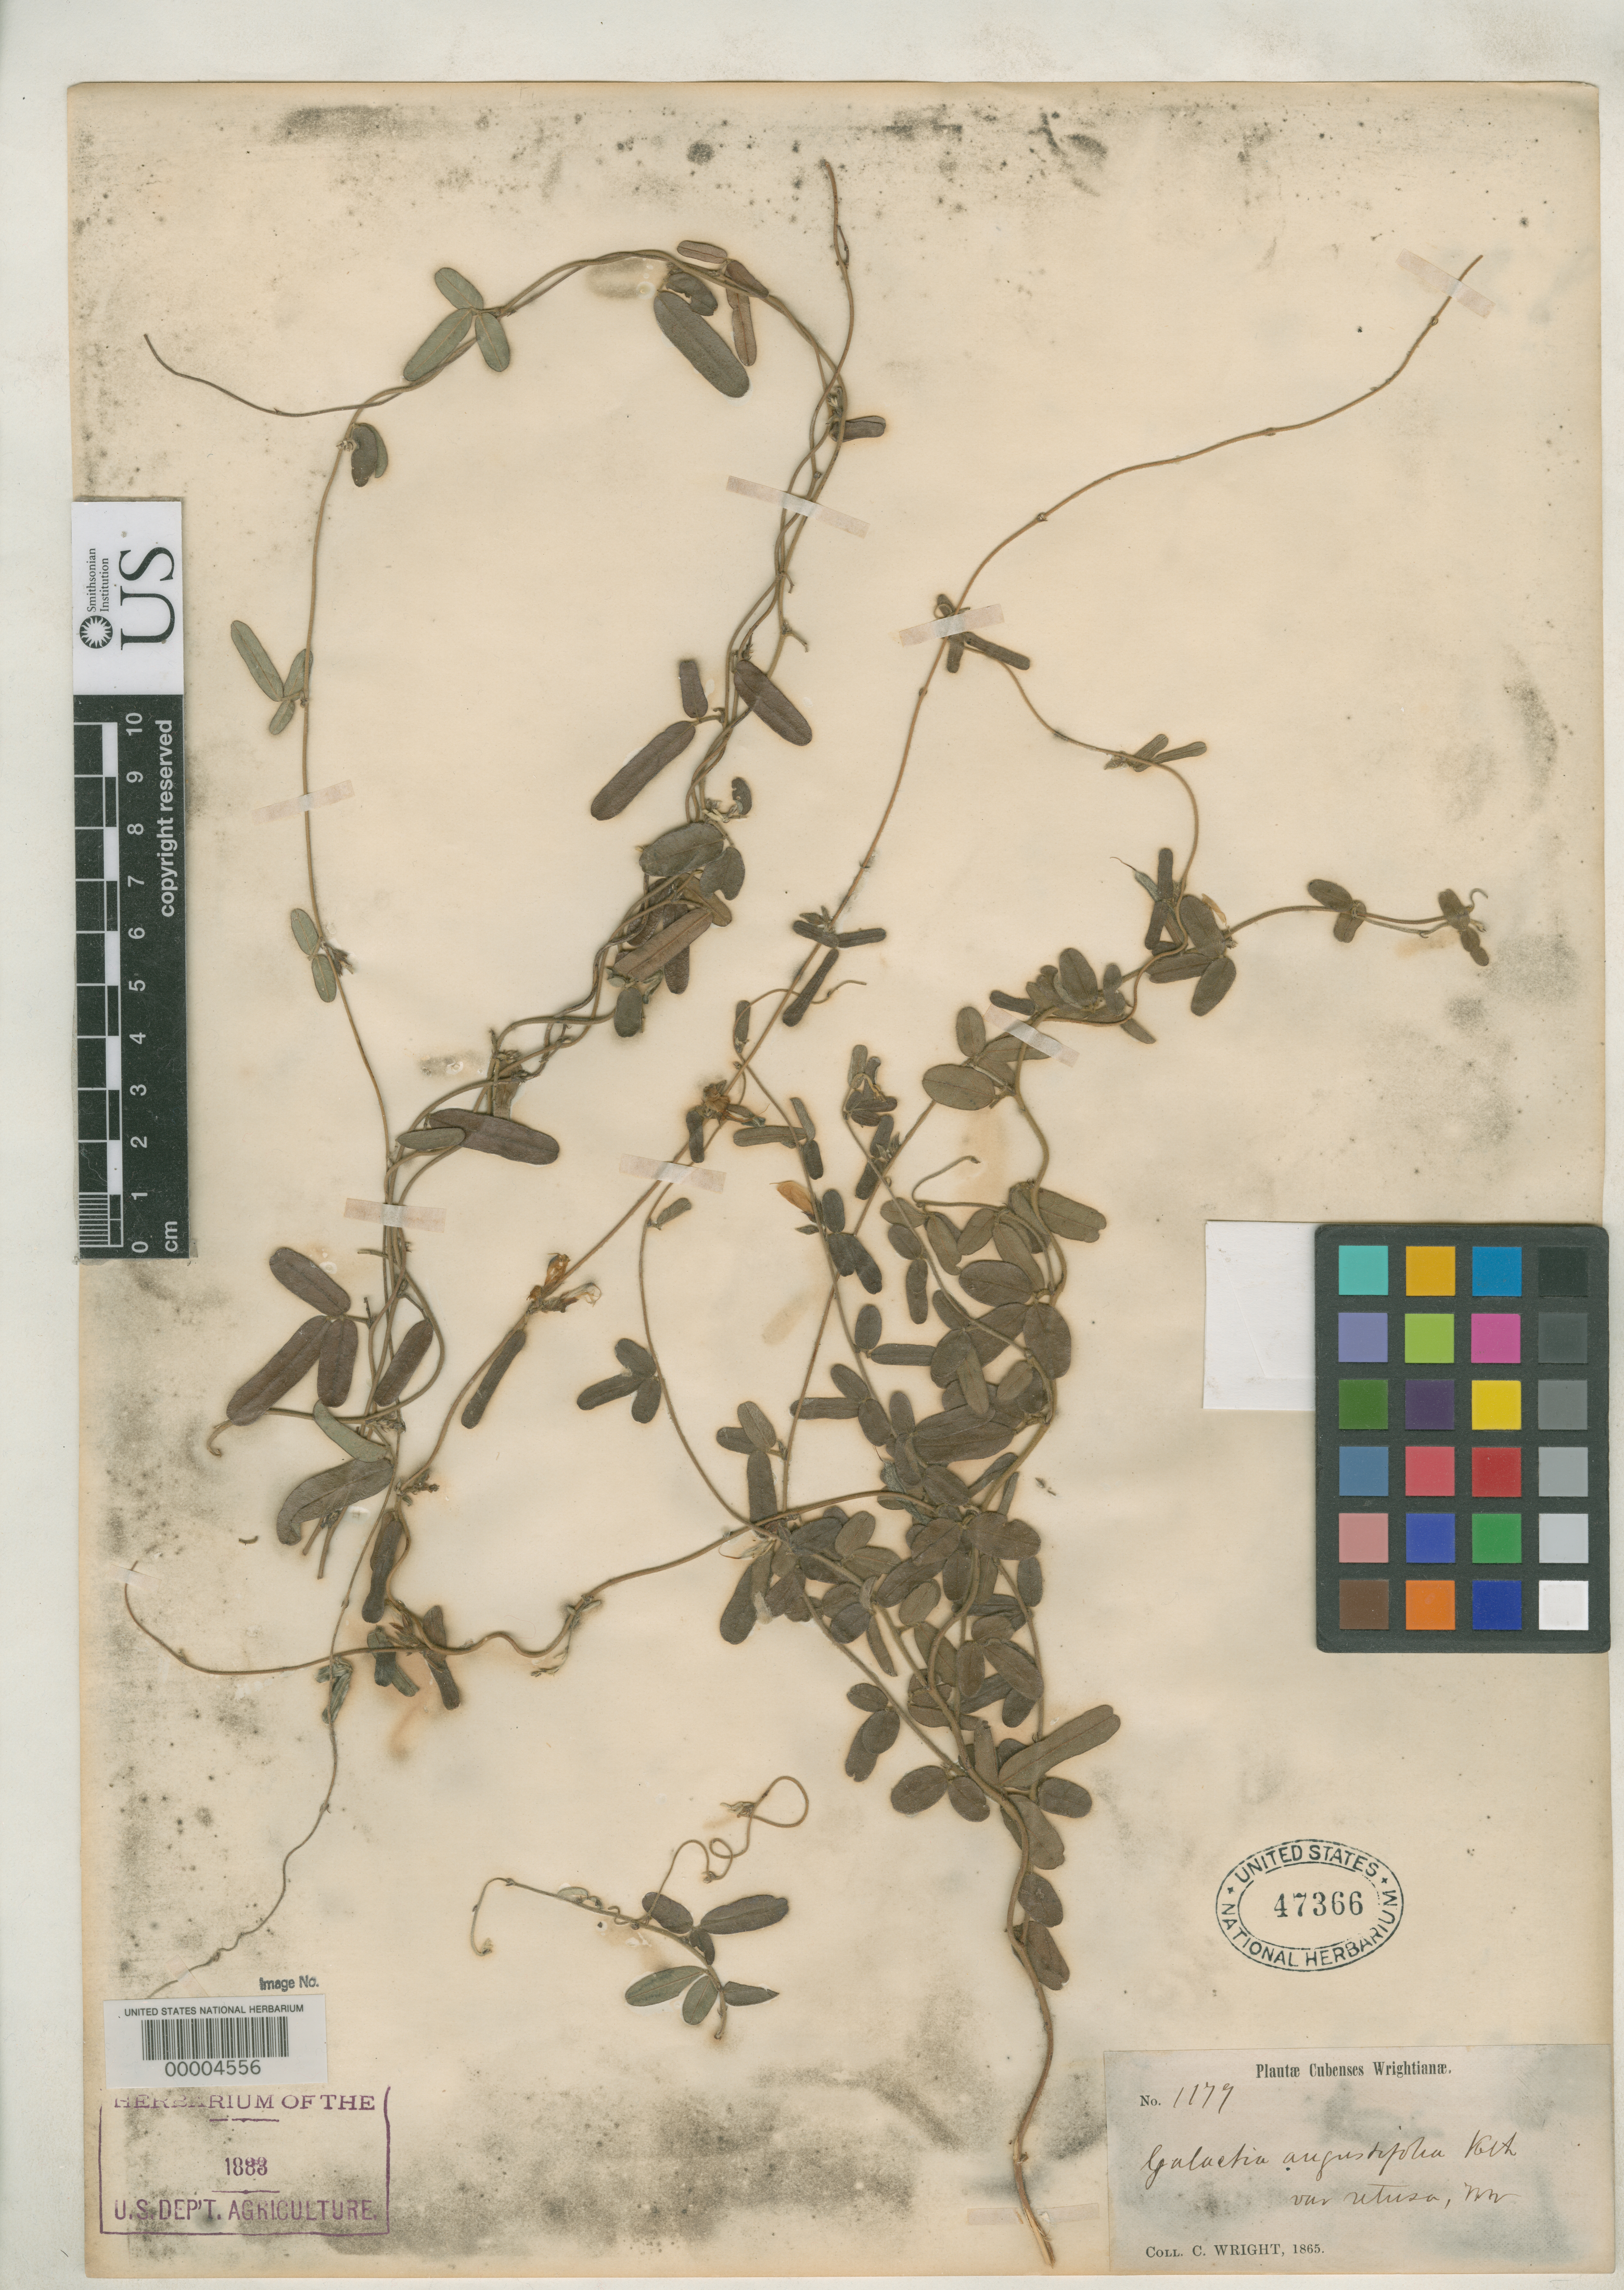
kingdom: Plantae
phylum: Tracheophyta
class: Magnoliopsida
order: Fabales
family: Fabaceae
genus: Galactia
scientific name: Galactia angustifolia var. retusa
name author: C. Wright in Griseb.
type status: Isotype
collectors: C. Wright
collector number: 1179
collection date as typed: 1865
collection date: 1865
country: Cuba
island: Greater Antilles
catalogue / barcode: US 47366